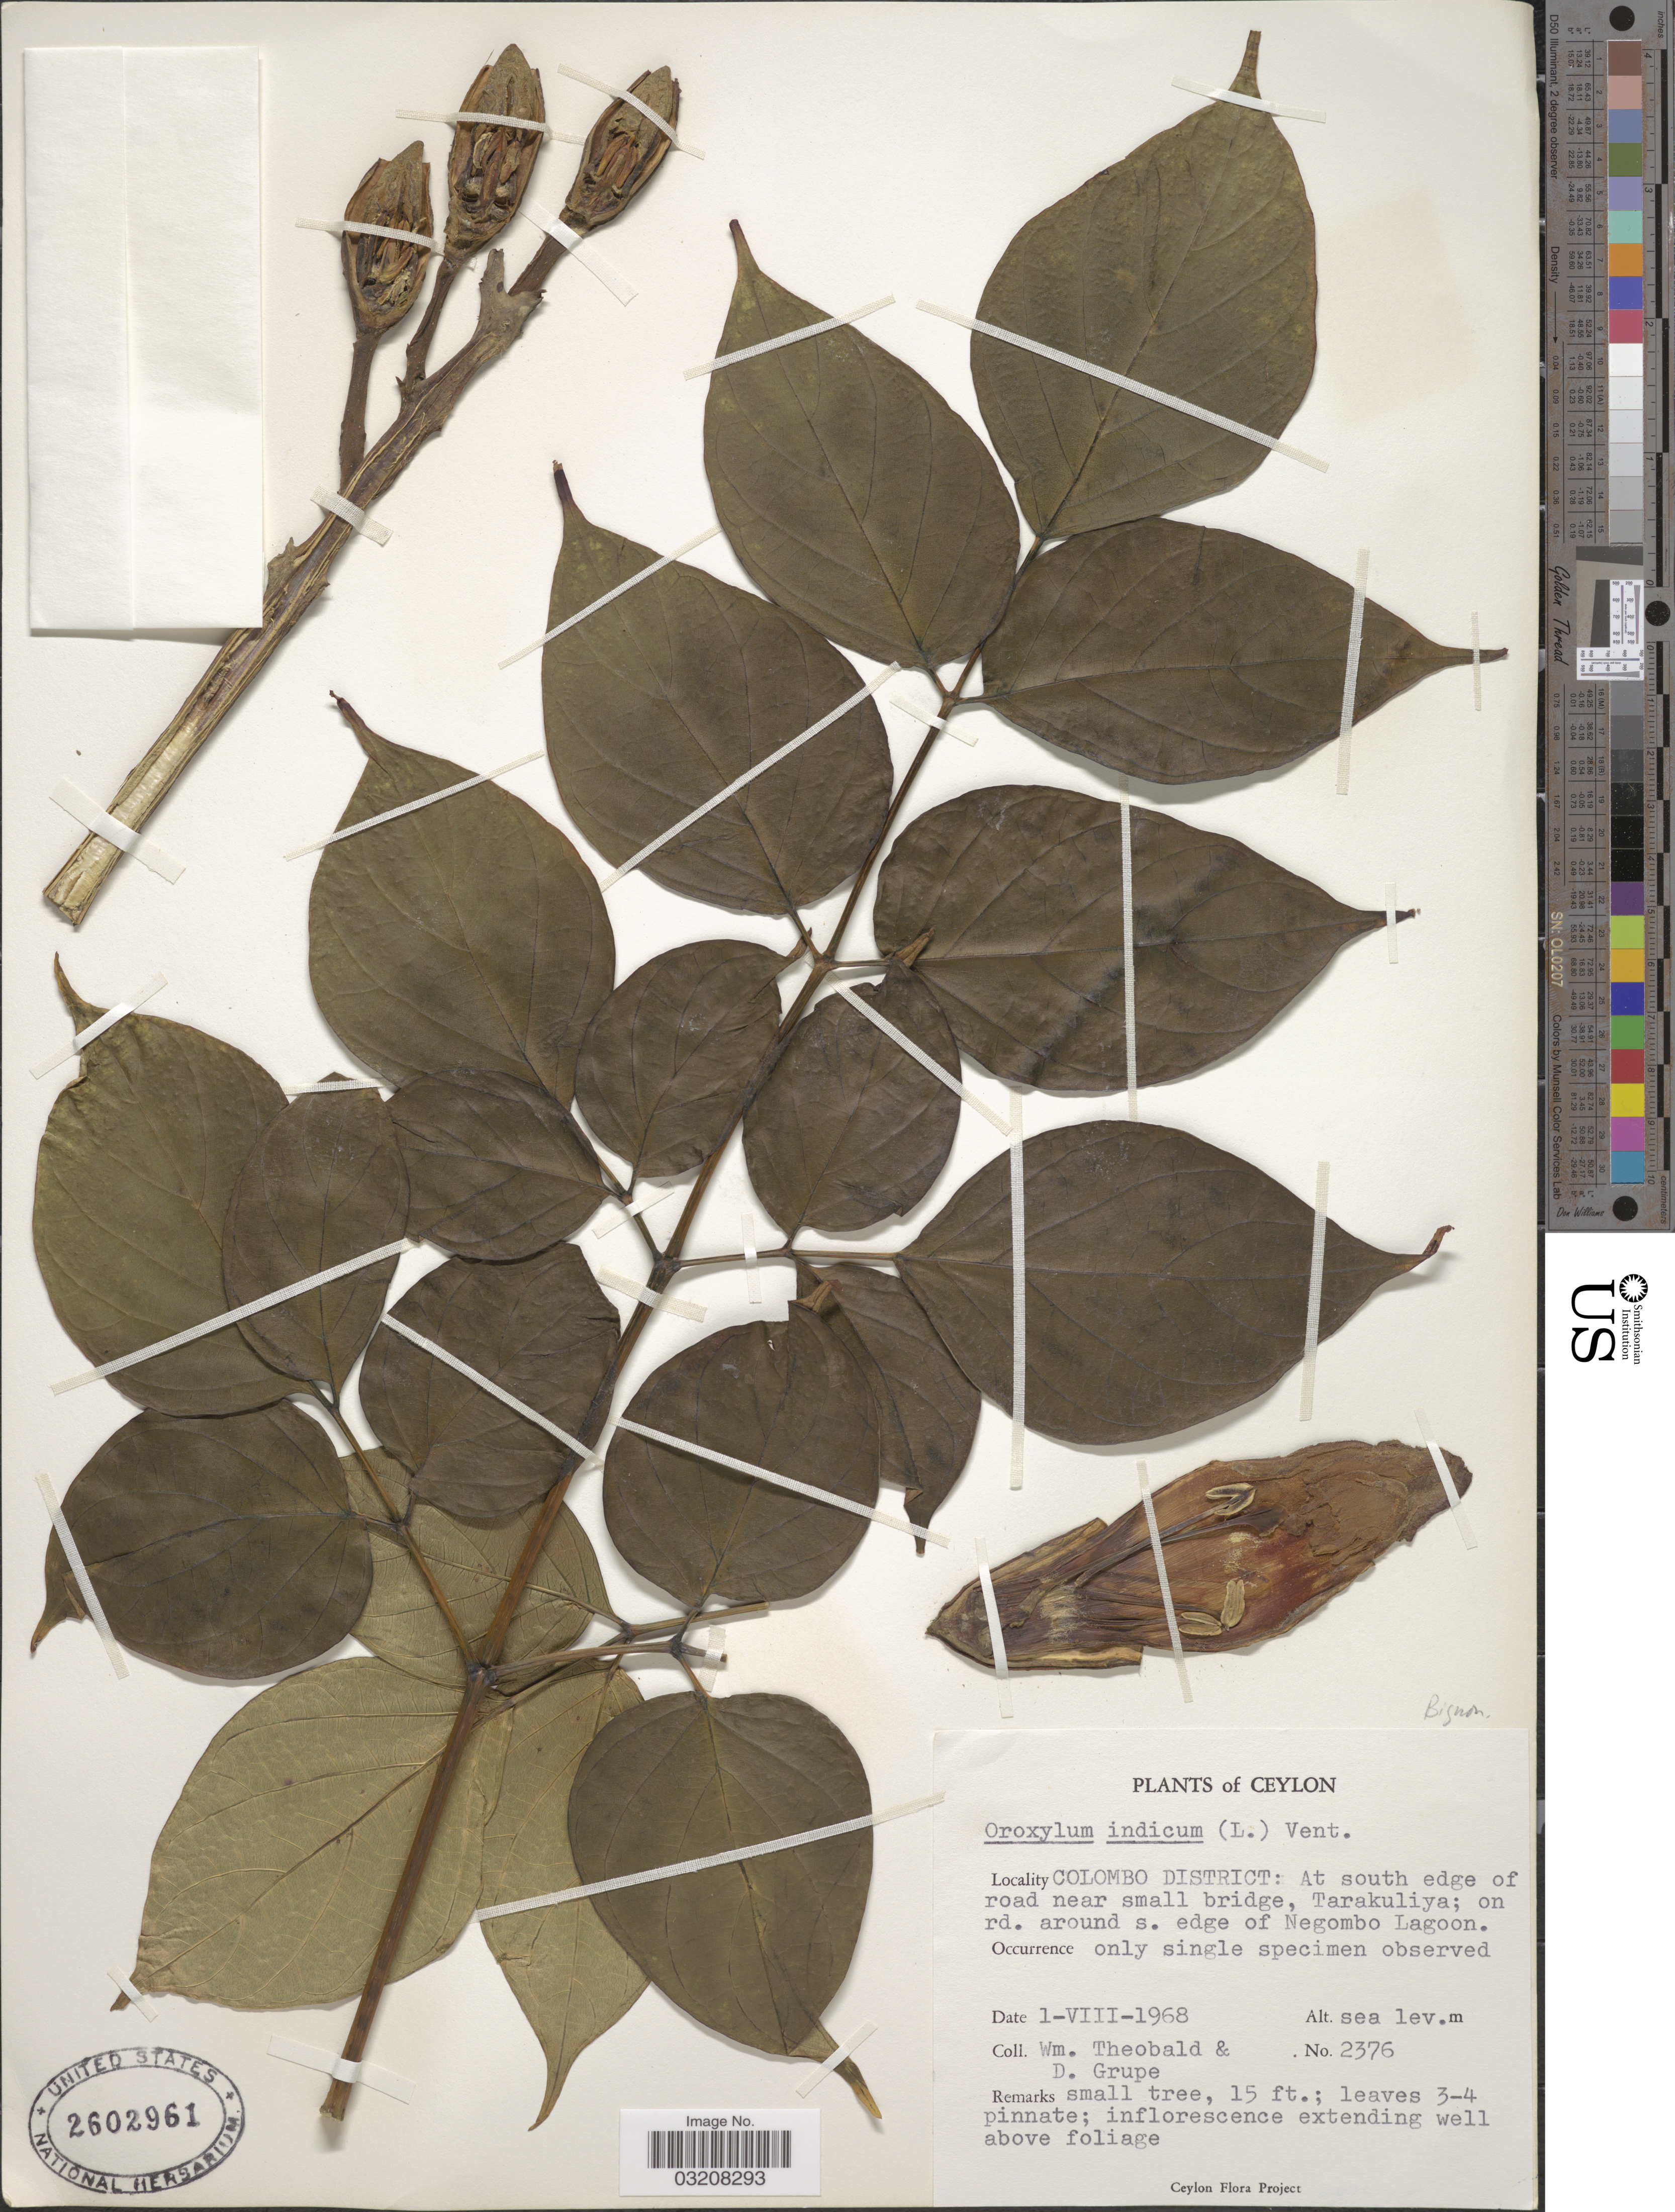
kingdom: Plantae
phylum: Tracheophyta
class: Magnoliopsida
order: Lamiales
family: Bignoniaceae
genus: Oroxylum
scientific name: Oroxylum indicum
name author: (L.) Kurz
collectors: W. Theobald & D. Grupe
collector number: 2376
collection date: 1968-08-01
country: Sri Lanka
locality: Ceylon. Colombo District: At south edge of road near small bridge, Tarakuliya; on rd. around s. edge of Negombo Lagoon.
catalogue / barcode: US 2602961